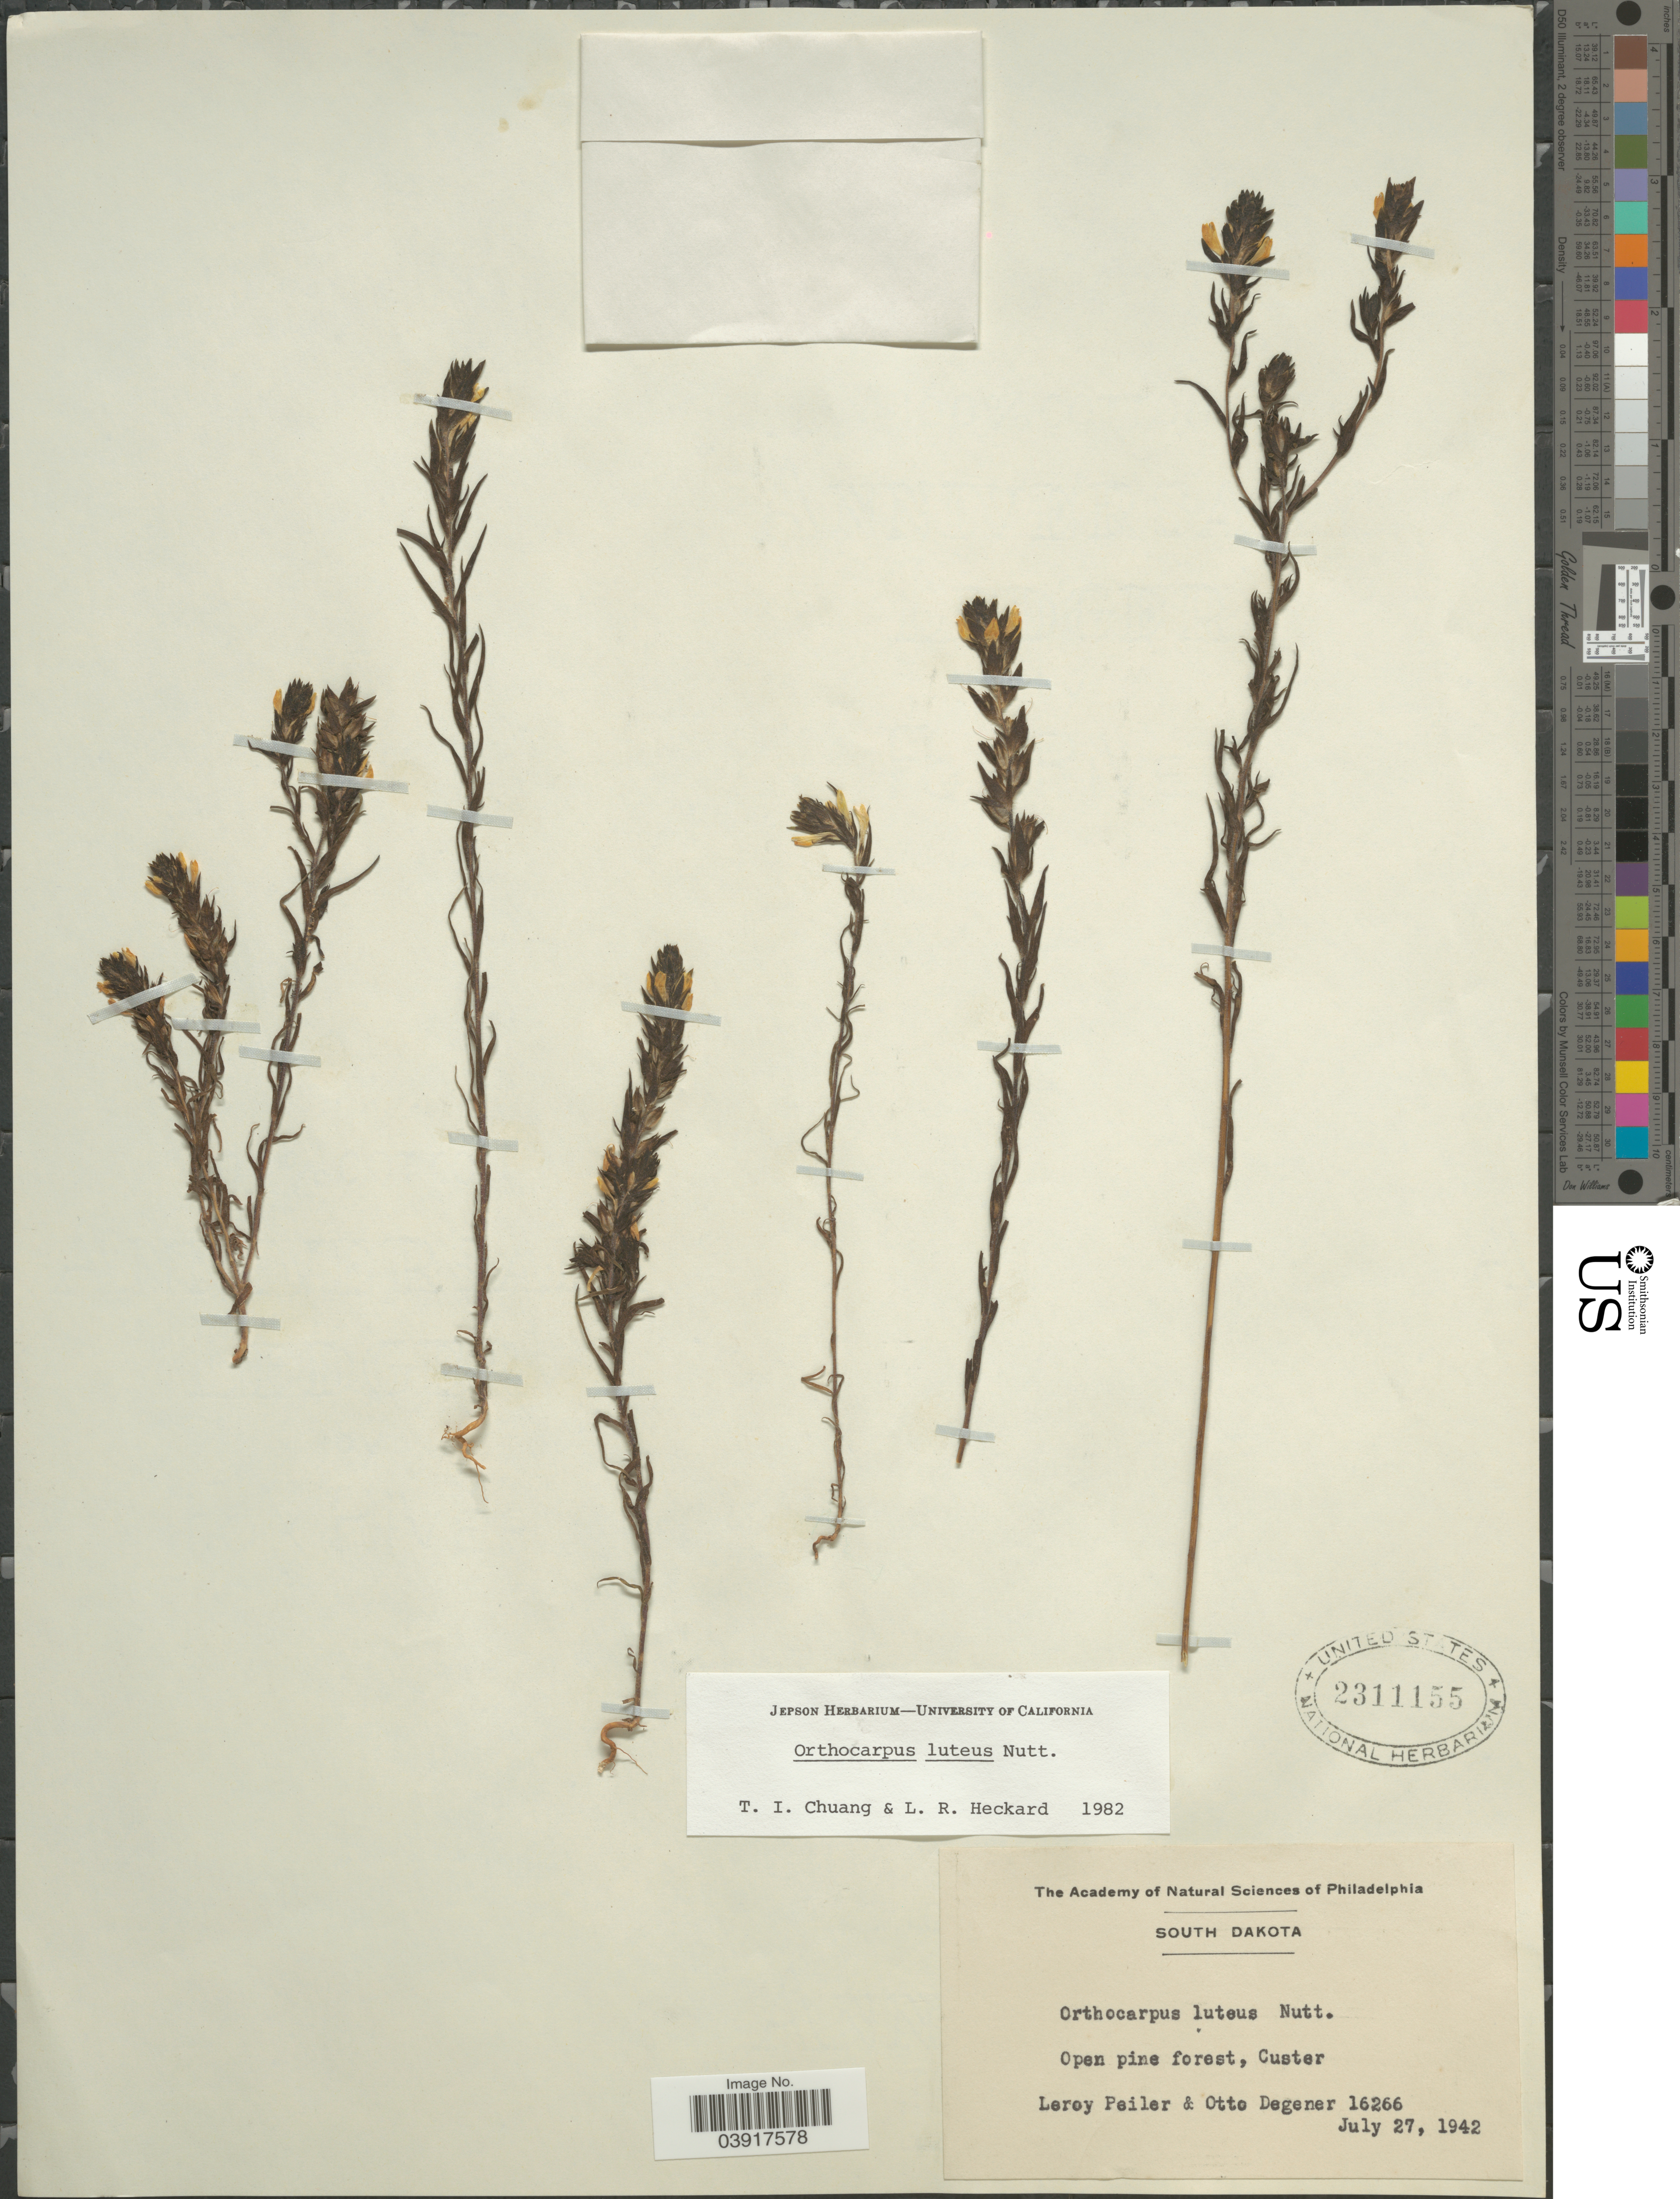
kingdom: Plantae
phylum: Tracheophyta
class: Magnoliopsida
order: Lamiales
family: Orobanchaceae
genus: Orthocarpus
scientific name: Orthocarpus luteus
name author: Nutt.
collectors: L. Peiler & O. Degener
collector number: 16266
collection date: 1942-07-27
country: United States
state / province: South Dakota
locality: Custer.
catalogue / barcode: US 2311155